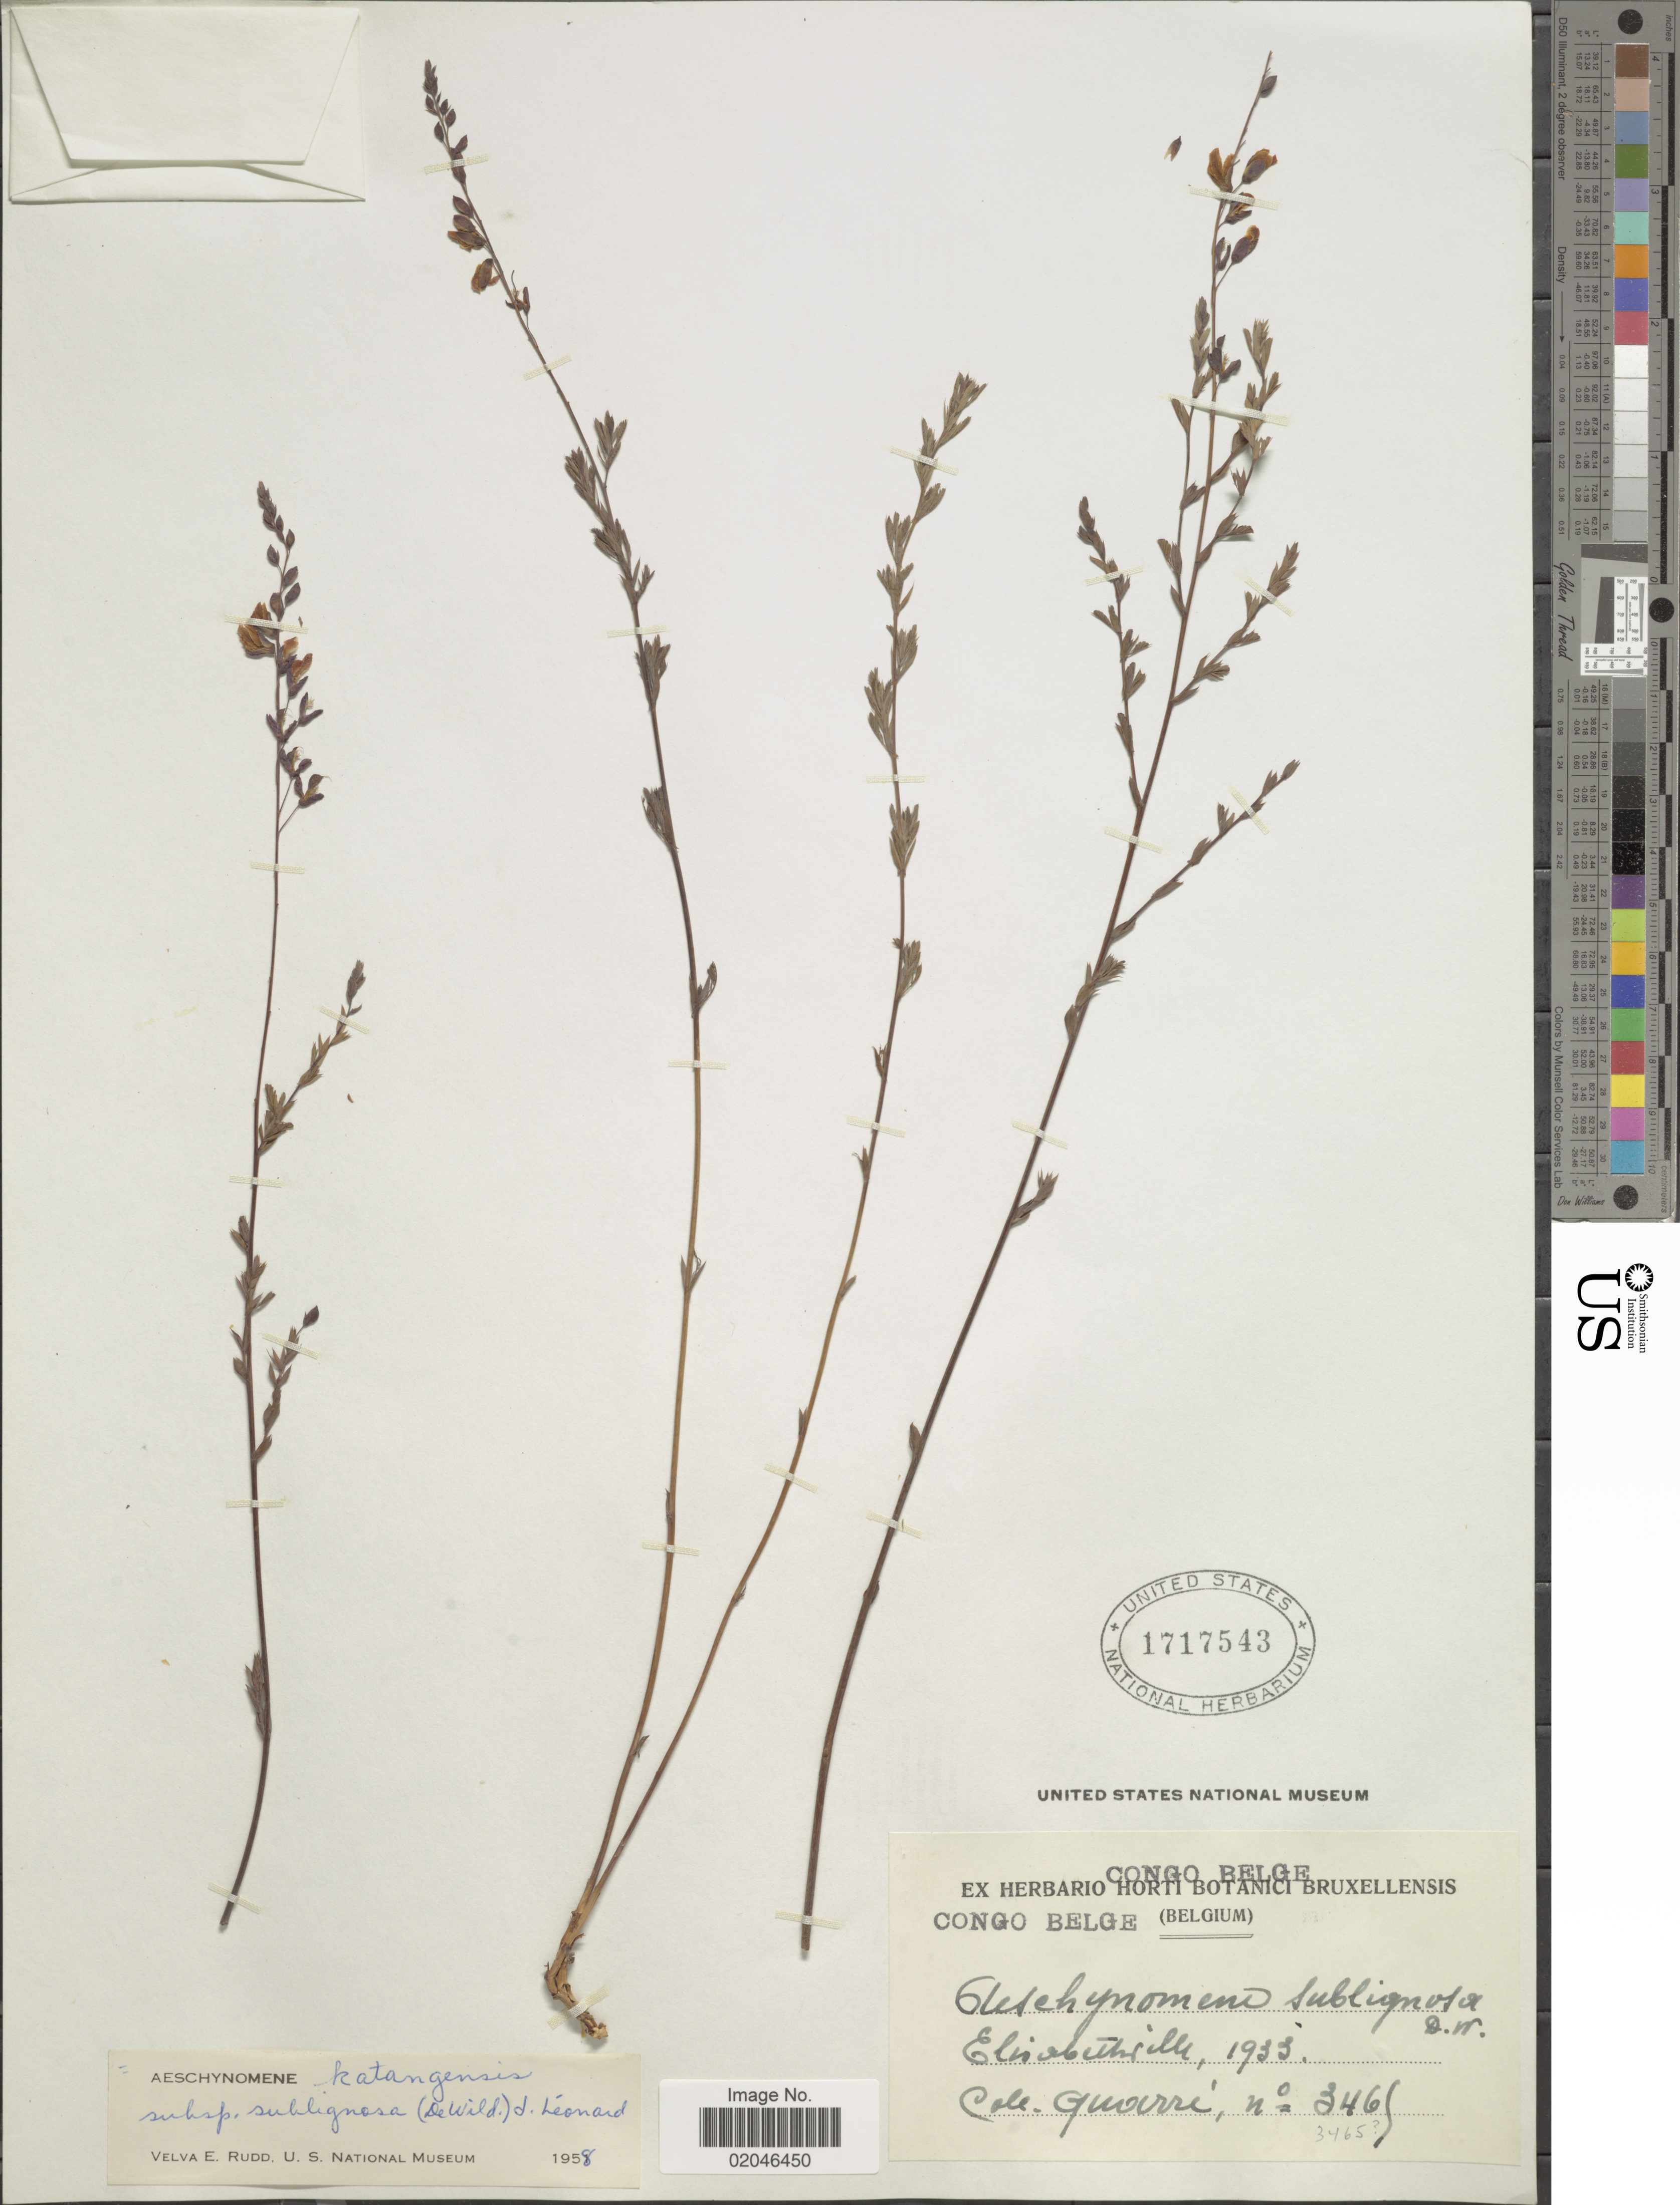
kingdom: Plantae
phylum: Tracheophyta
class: Magnoliopsida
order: Fabales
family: Fabaceae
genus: Aeschynomene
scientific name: Aeschynomene katangensis subsp. sublignosa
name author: J. Léonard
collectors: -. Quarre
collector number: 3465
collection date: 1933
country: Congo, Democratic Republic of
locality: Elisabethville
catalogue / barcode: US 1717543